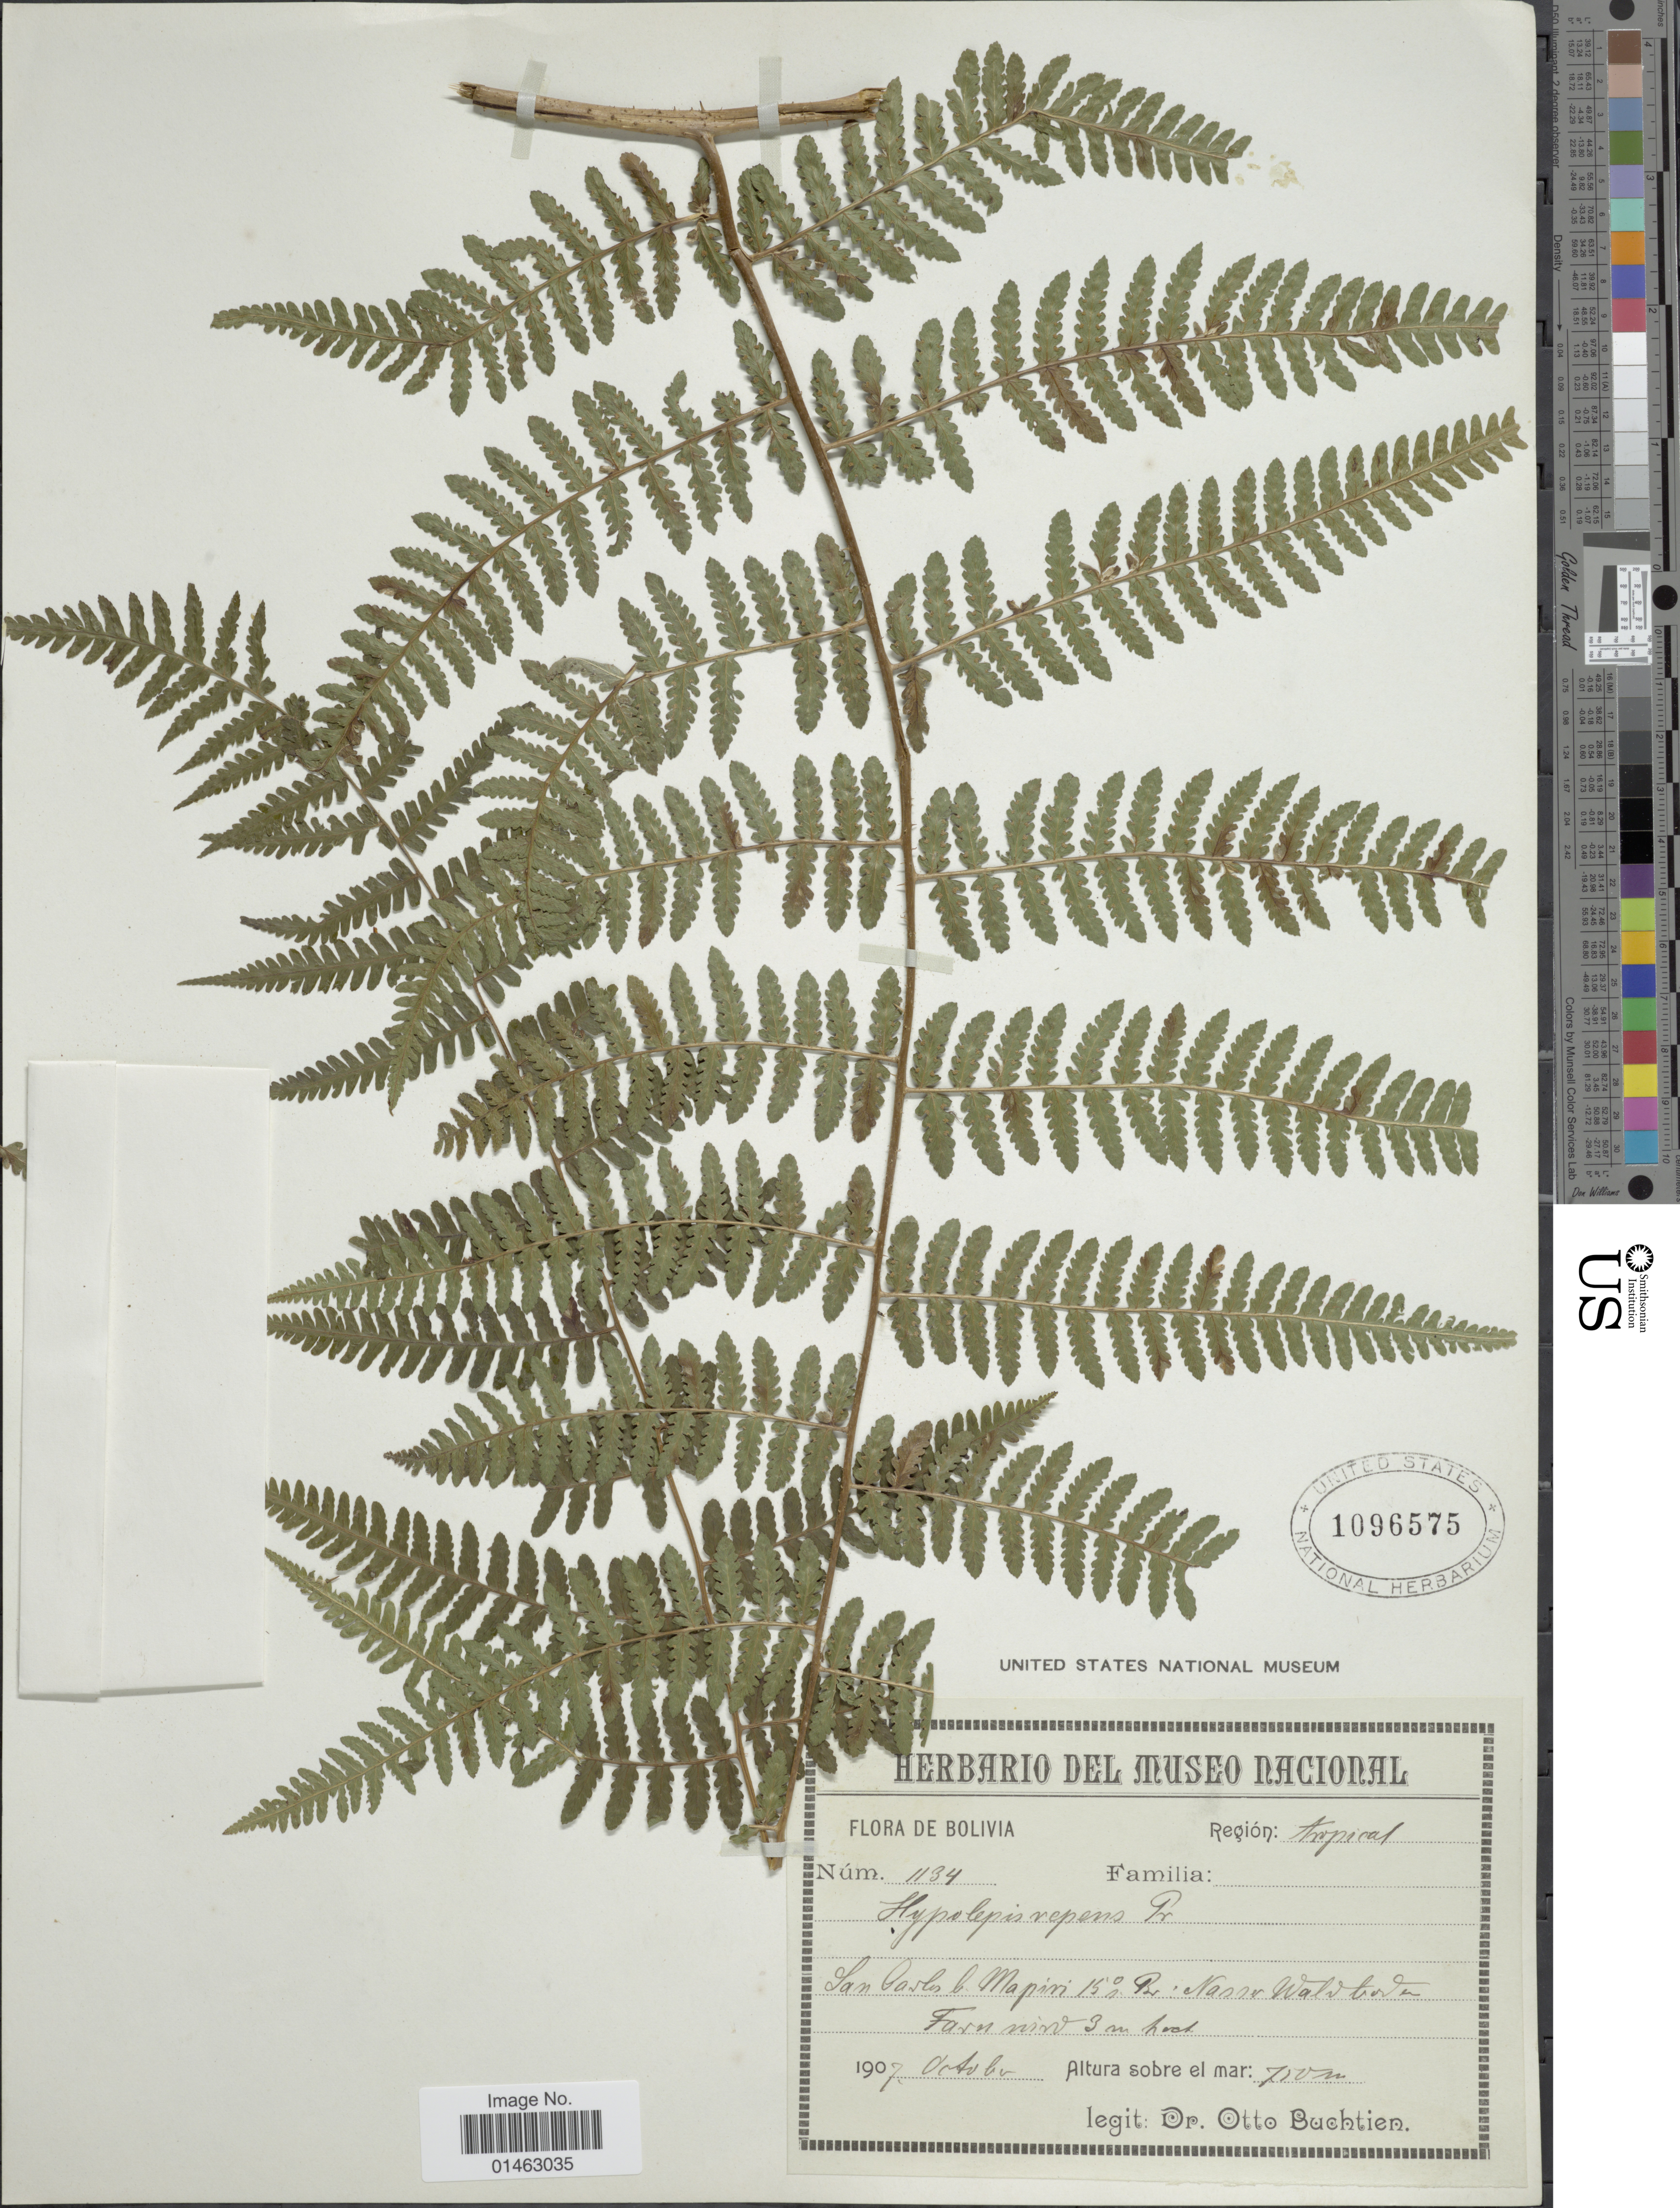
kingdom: Plantae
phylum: Tracheophyta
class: Polypodiopsida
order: Polypodiales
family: Dennstaedtiaceae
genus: Hypolepis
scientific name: Hypolepis repens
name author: (L.) C. Presl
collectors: O. Buchtien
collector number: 1134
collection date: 1907-10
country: Bolivia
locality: San Carlos b Mapiri 15º Br.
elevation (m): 750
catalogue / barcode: US 1096575